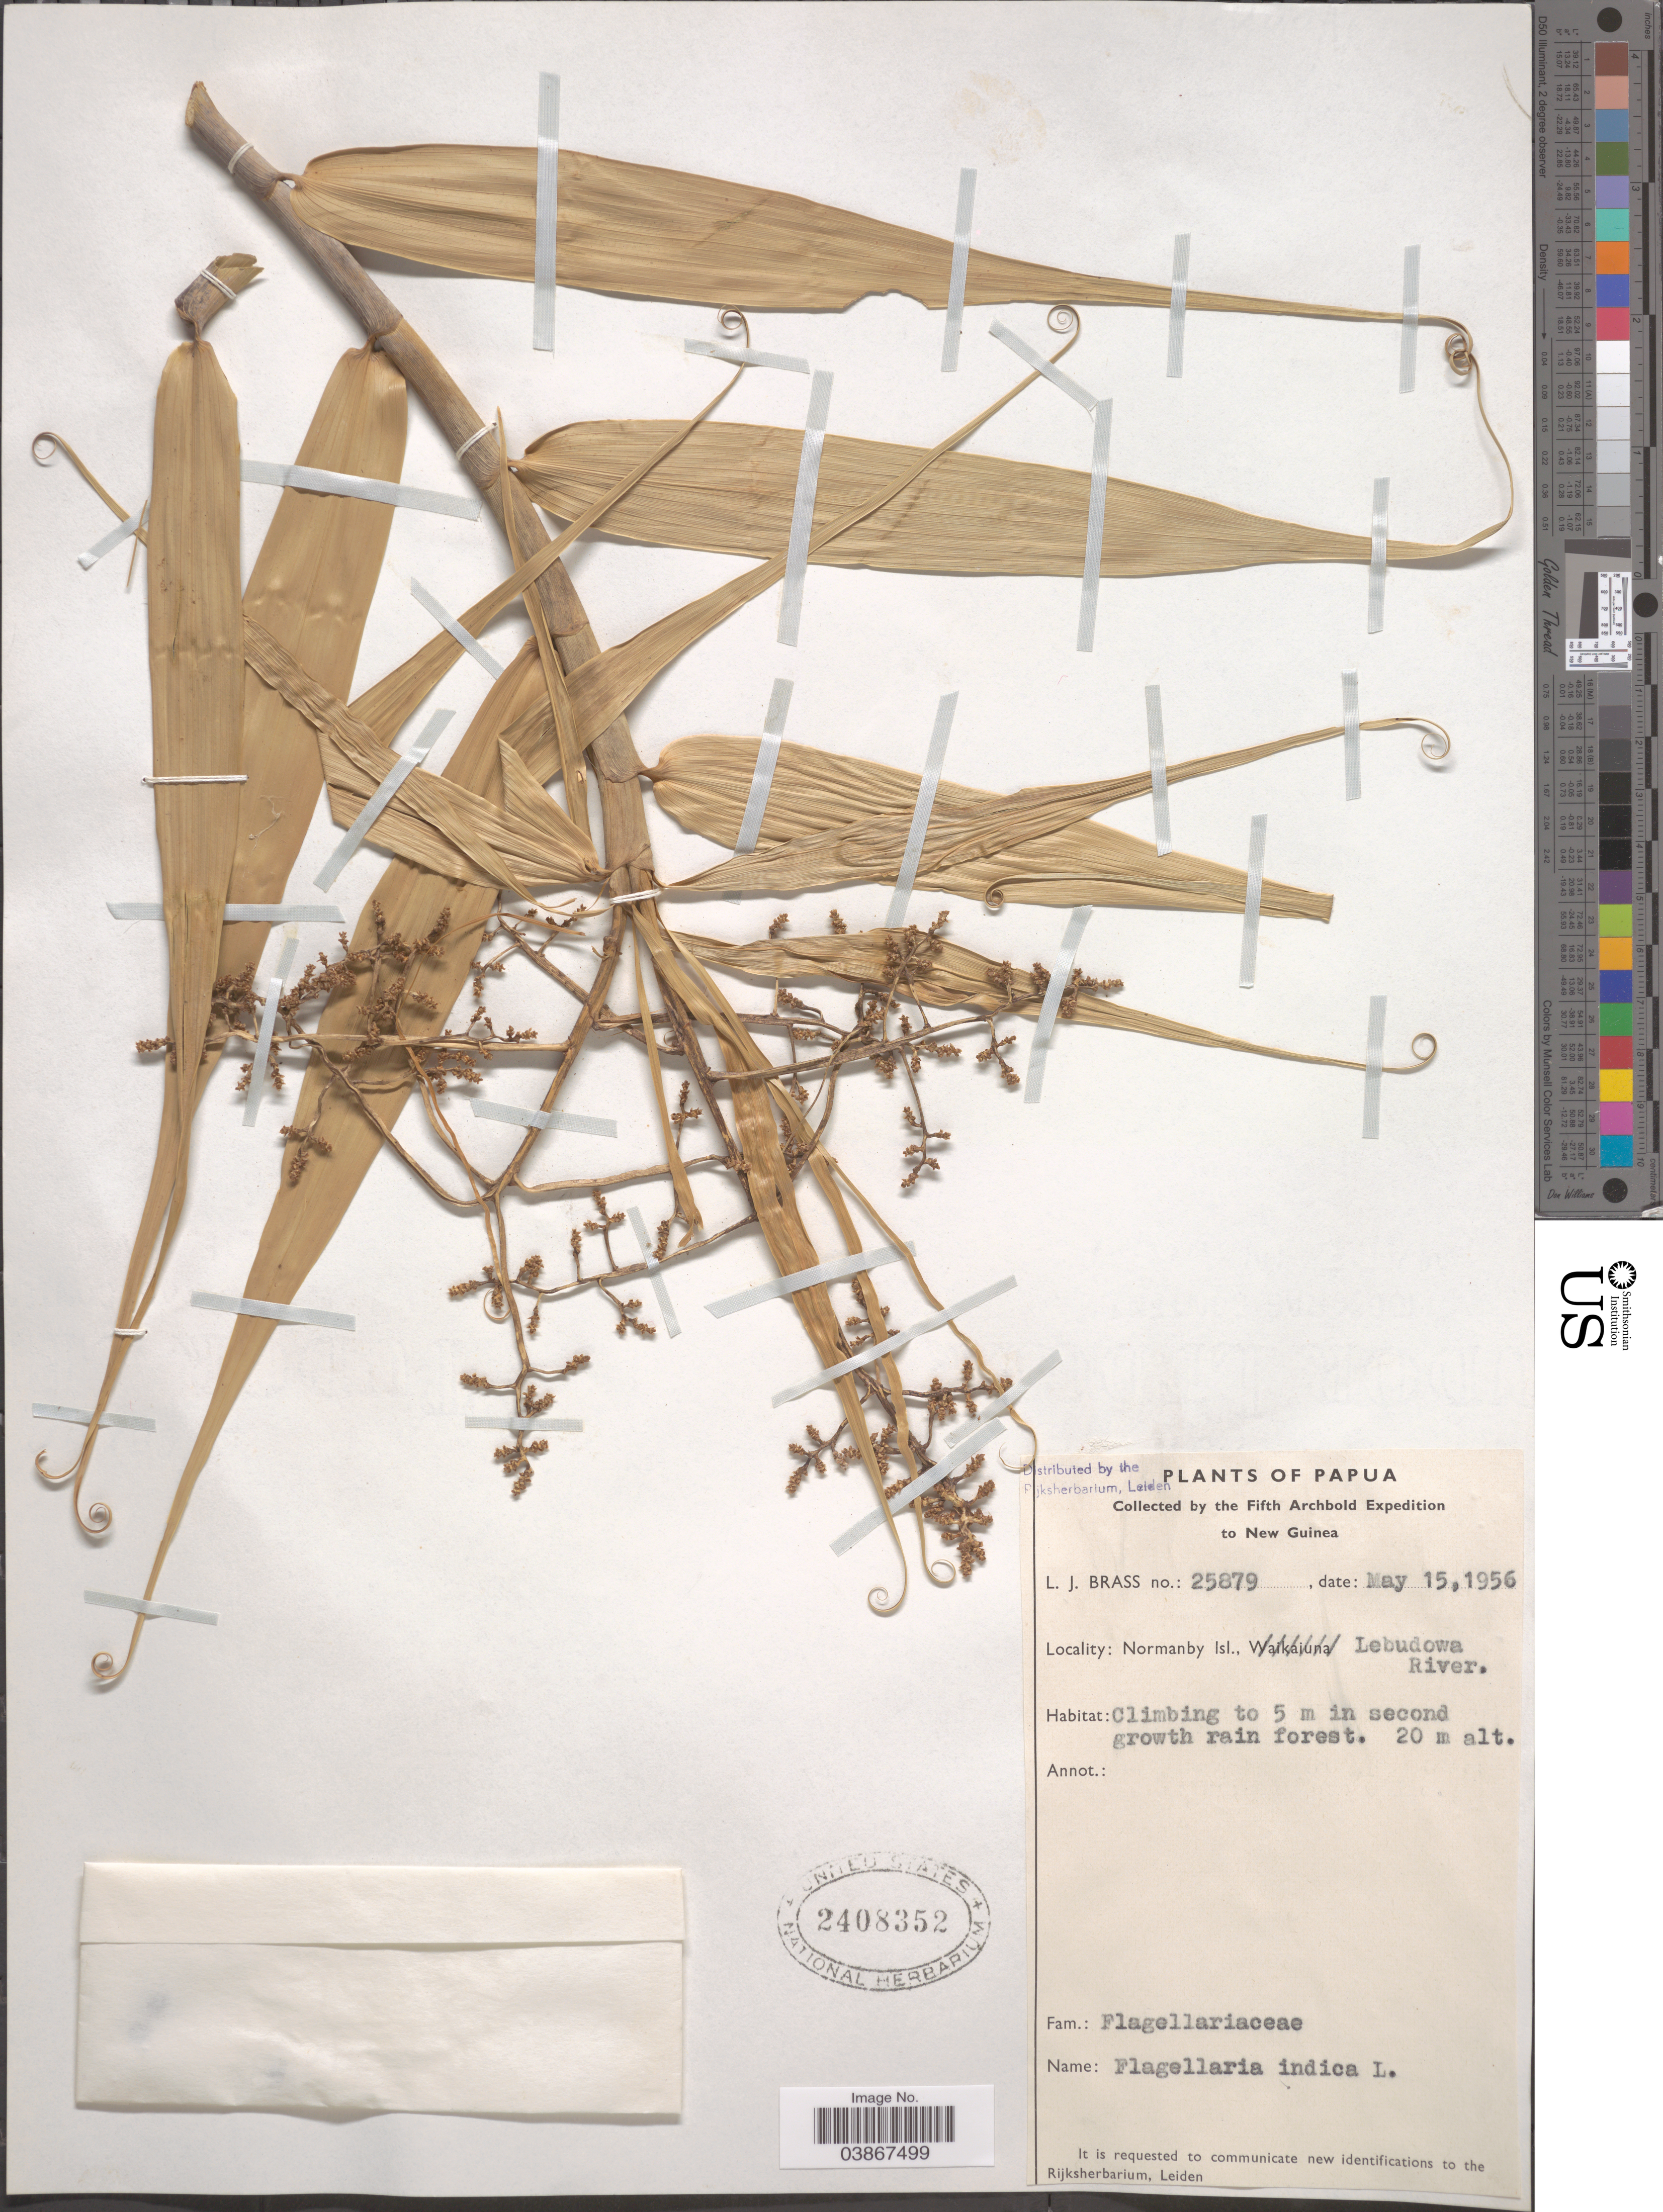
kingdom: Plantae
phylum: Tracheophyta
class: Liliopsida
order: Poales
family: Flagellariaceae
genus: Flagellaria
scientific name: Flagellaria indica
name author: L.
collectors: L. J. Brass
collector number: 25879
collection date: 1956-05-15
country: Papua New Guinea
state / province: Milne Bay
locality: Papua. New Guinea. Normanby Isl., Lebudowa River.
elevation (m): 20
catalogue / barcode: US 2408352